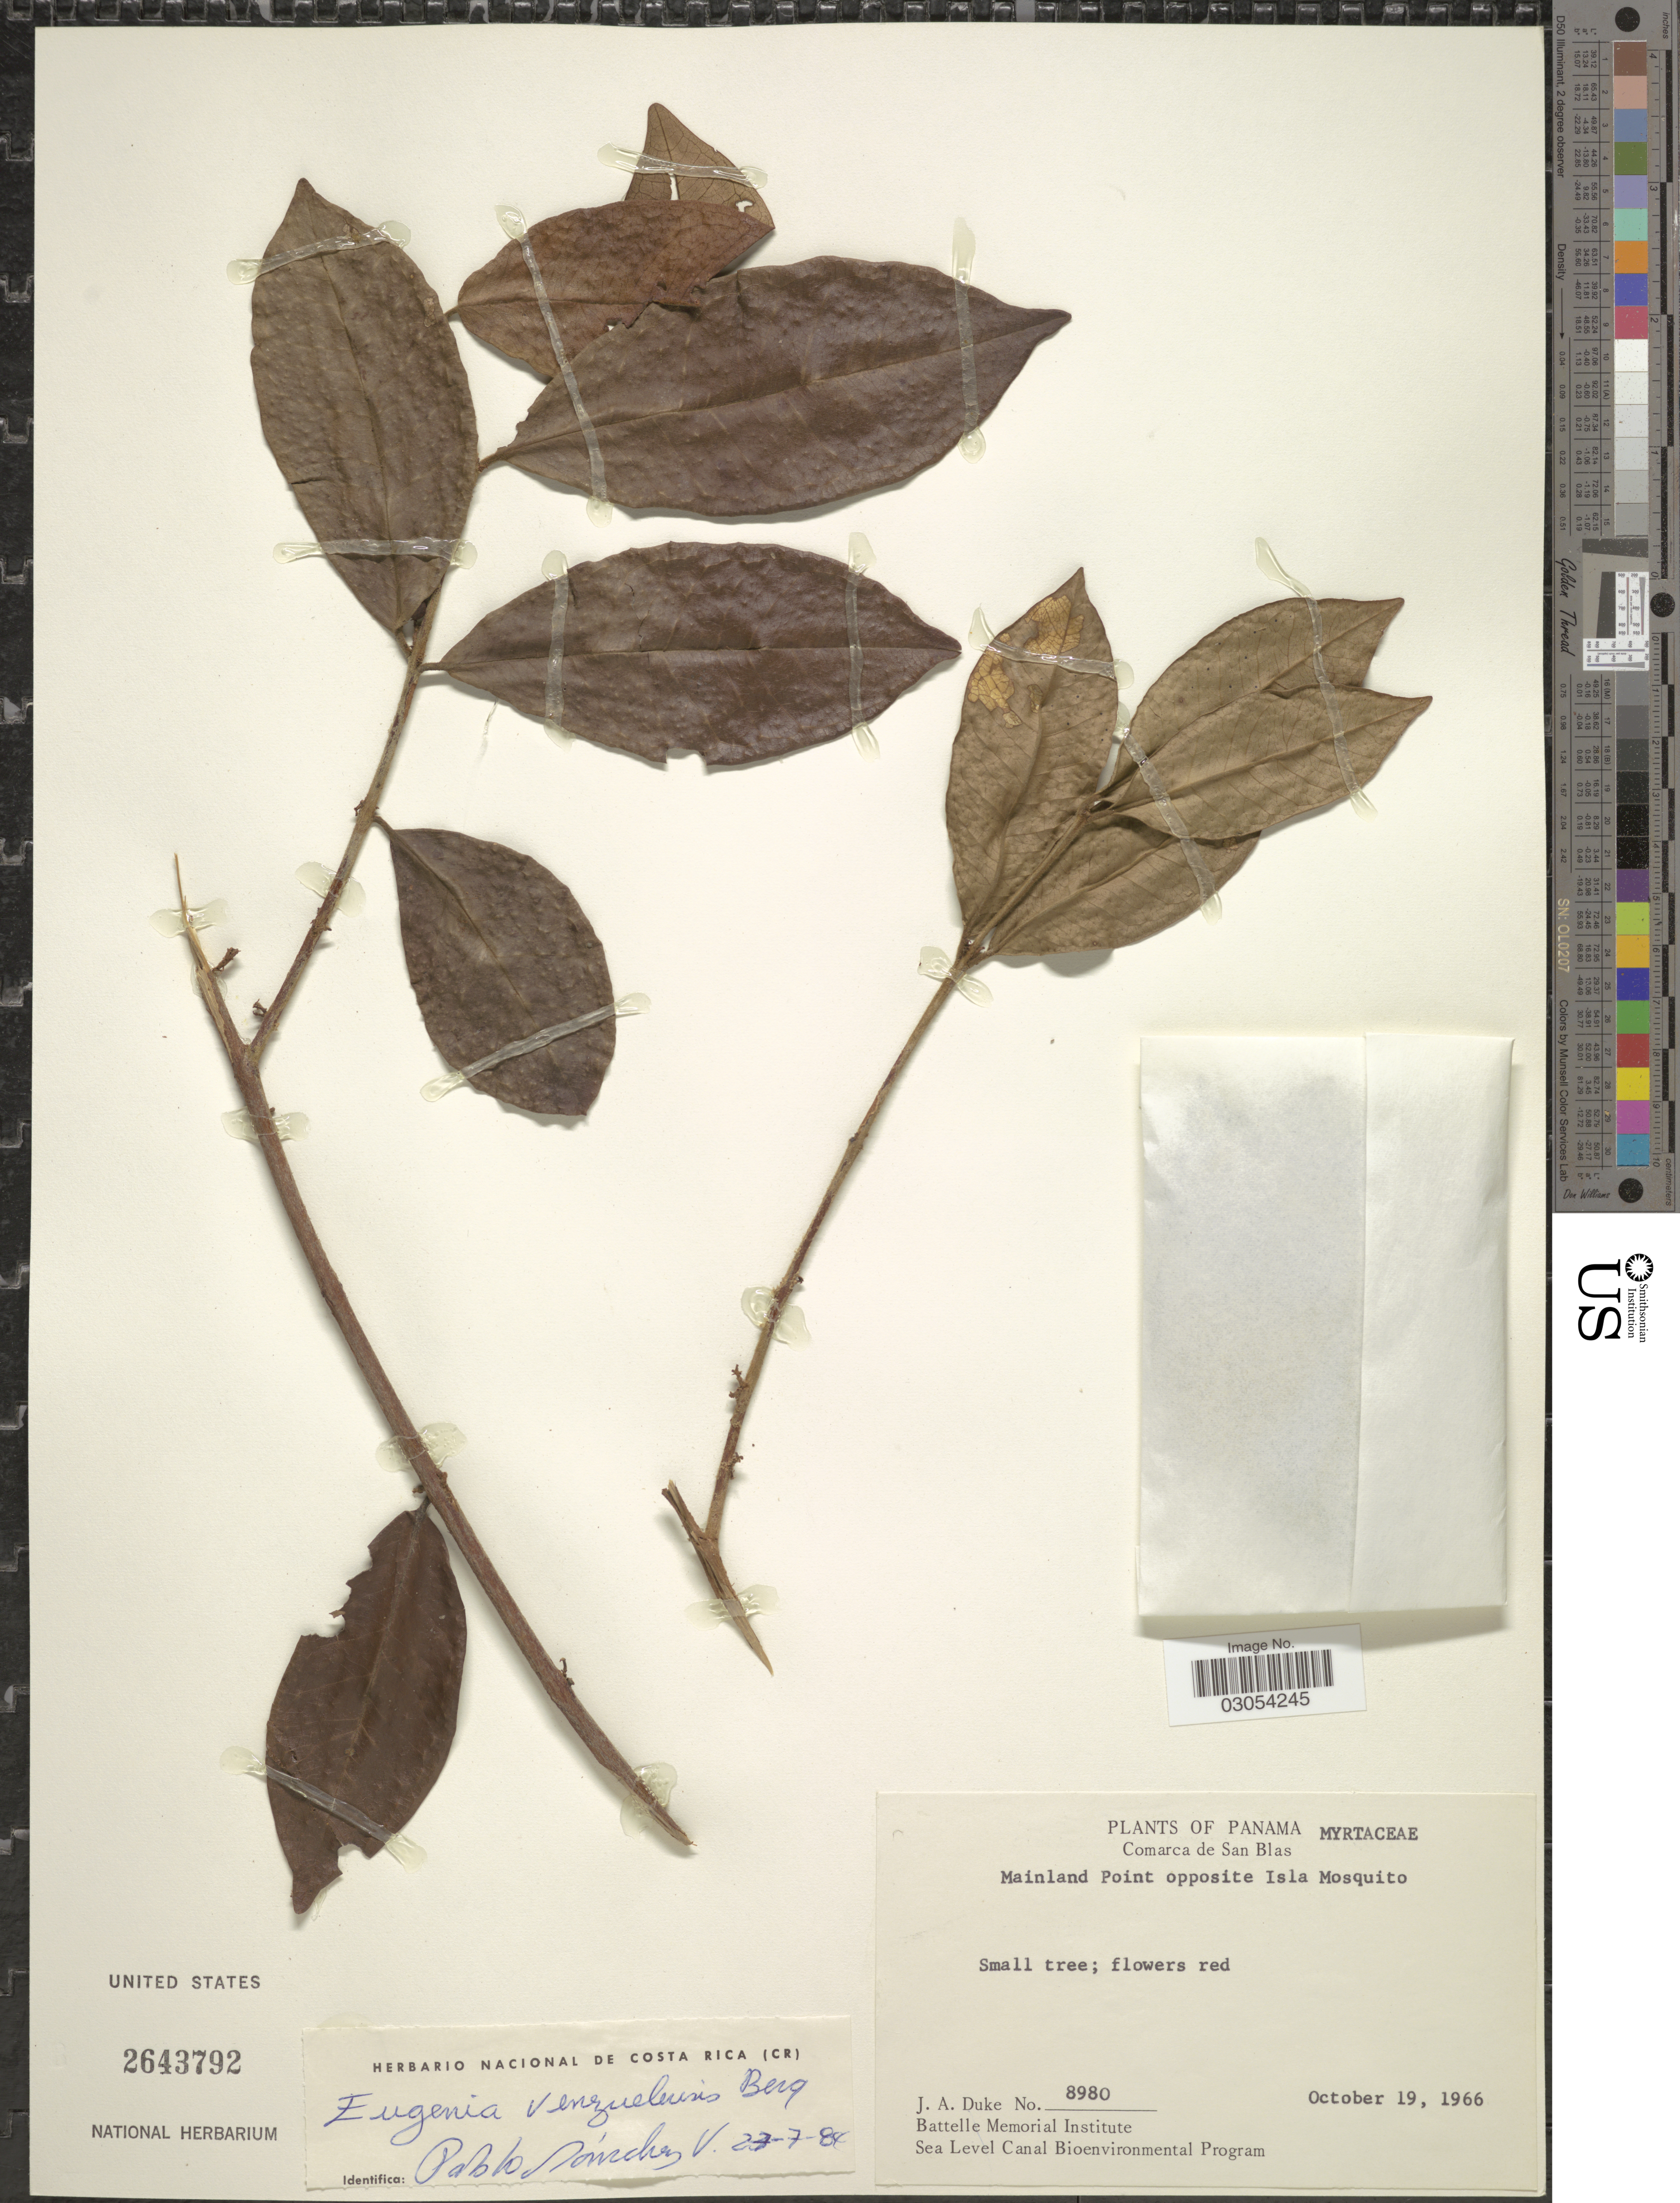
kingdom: Plantae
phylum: Tracheophyta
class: Magnoliopsida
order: Myrtales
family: Myrtaceae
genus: Eugenia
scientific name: Eugenia venezuelensis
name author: O. Berg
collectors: J. A. Duke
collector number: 8980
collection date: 1966-10-19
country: Panama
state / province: Kuna Yala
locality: Comarca de San Blas. Mainland Point opposite Isla Mosquito.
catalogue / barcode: US 2643792